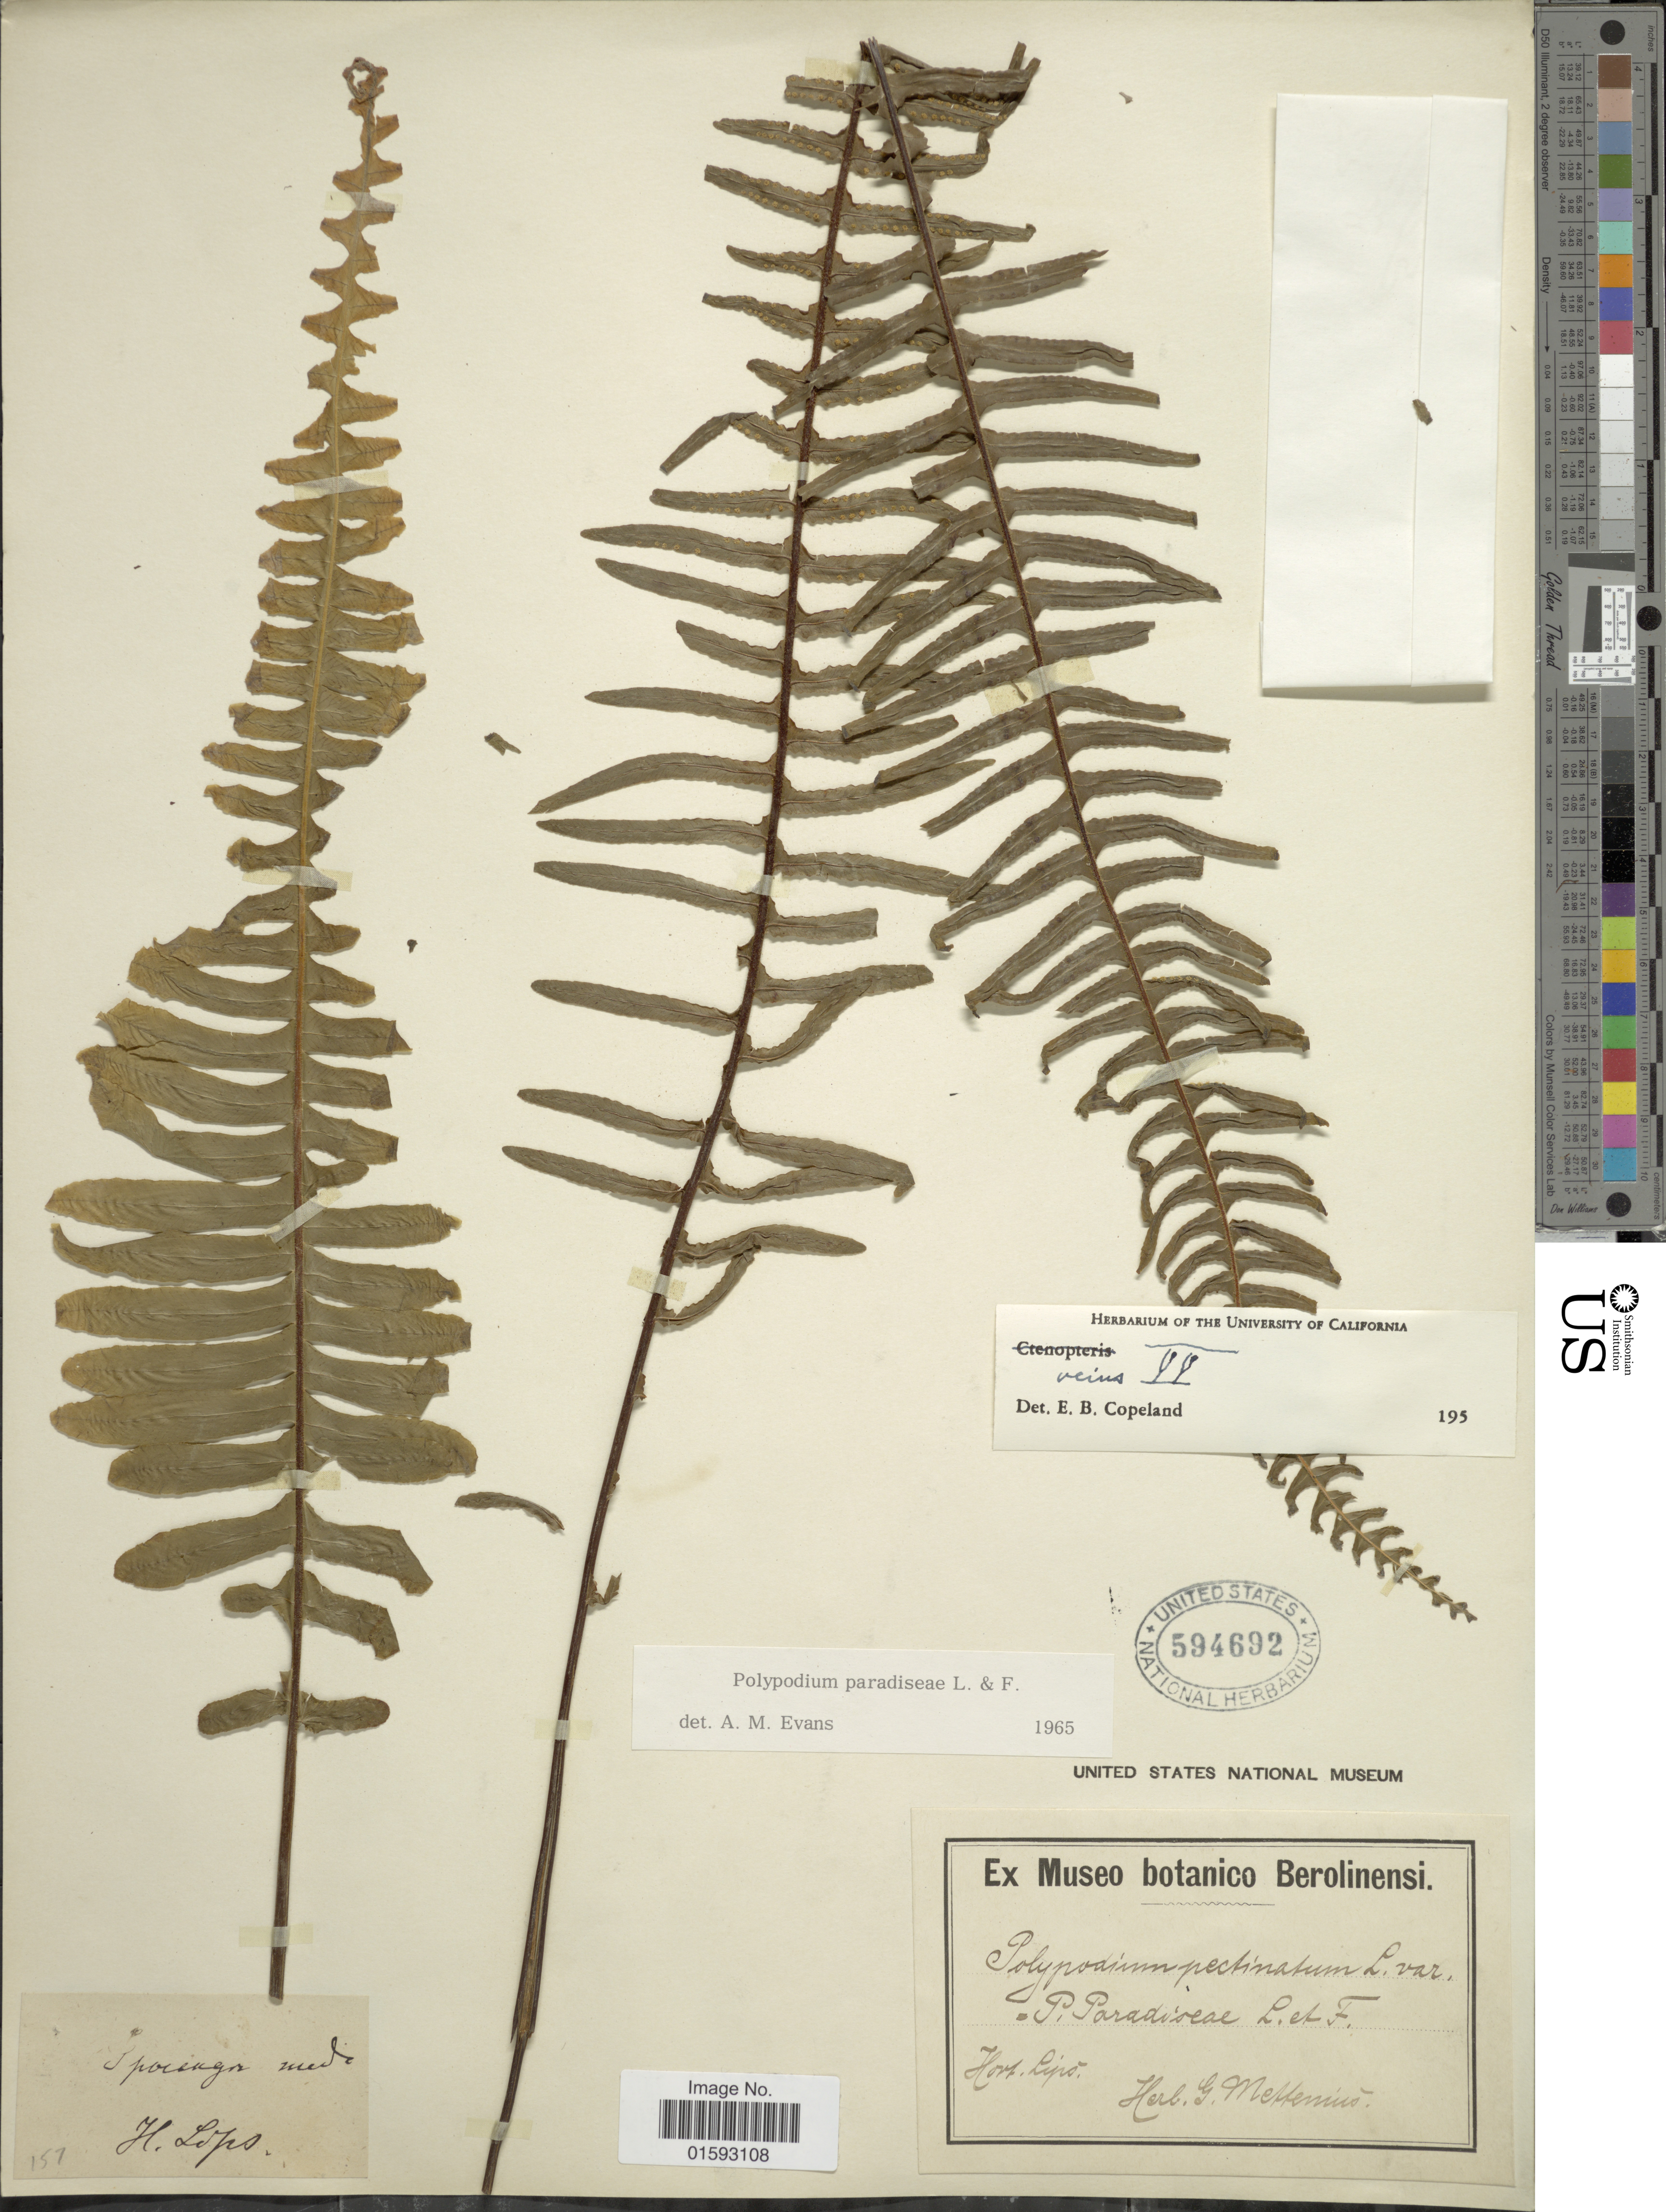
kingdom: Plantae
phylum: Tracheophyta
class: Polypodiopsida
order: Polypodiales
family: Polypodiaceae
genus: Pecluma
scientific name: Pecluma paradiseae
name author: (Langsd. & Fisch.) M.G. Price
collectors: ex herb. Mettenius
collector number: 157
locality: Hort. Lipo [interpreted]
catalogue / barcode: US 594692